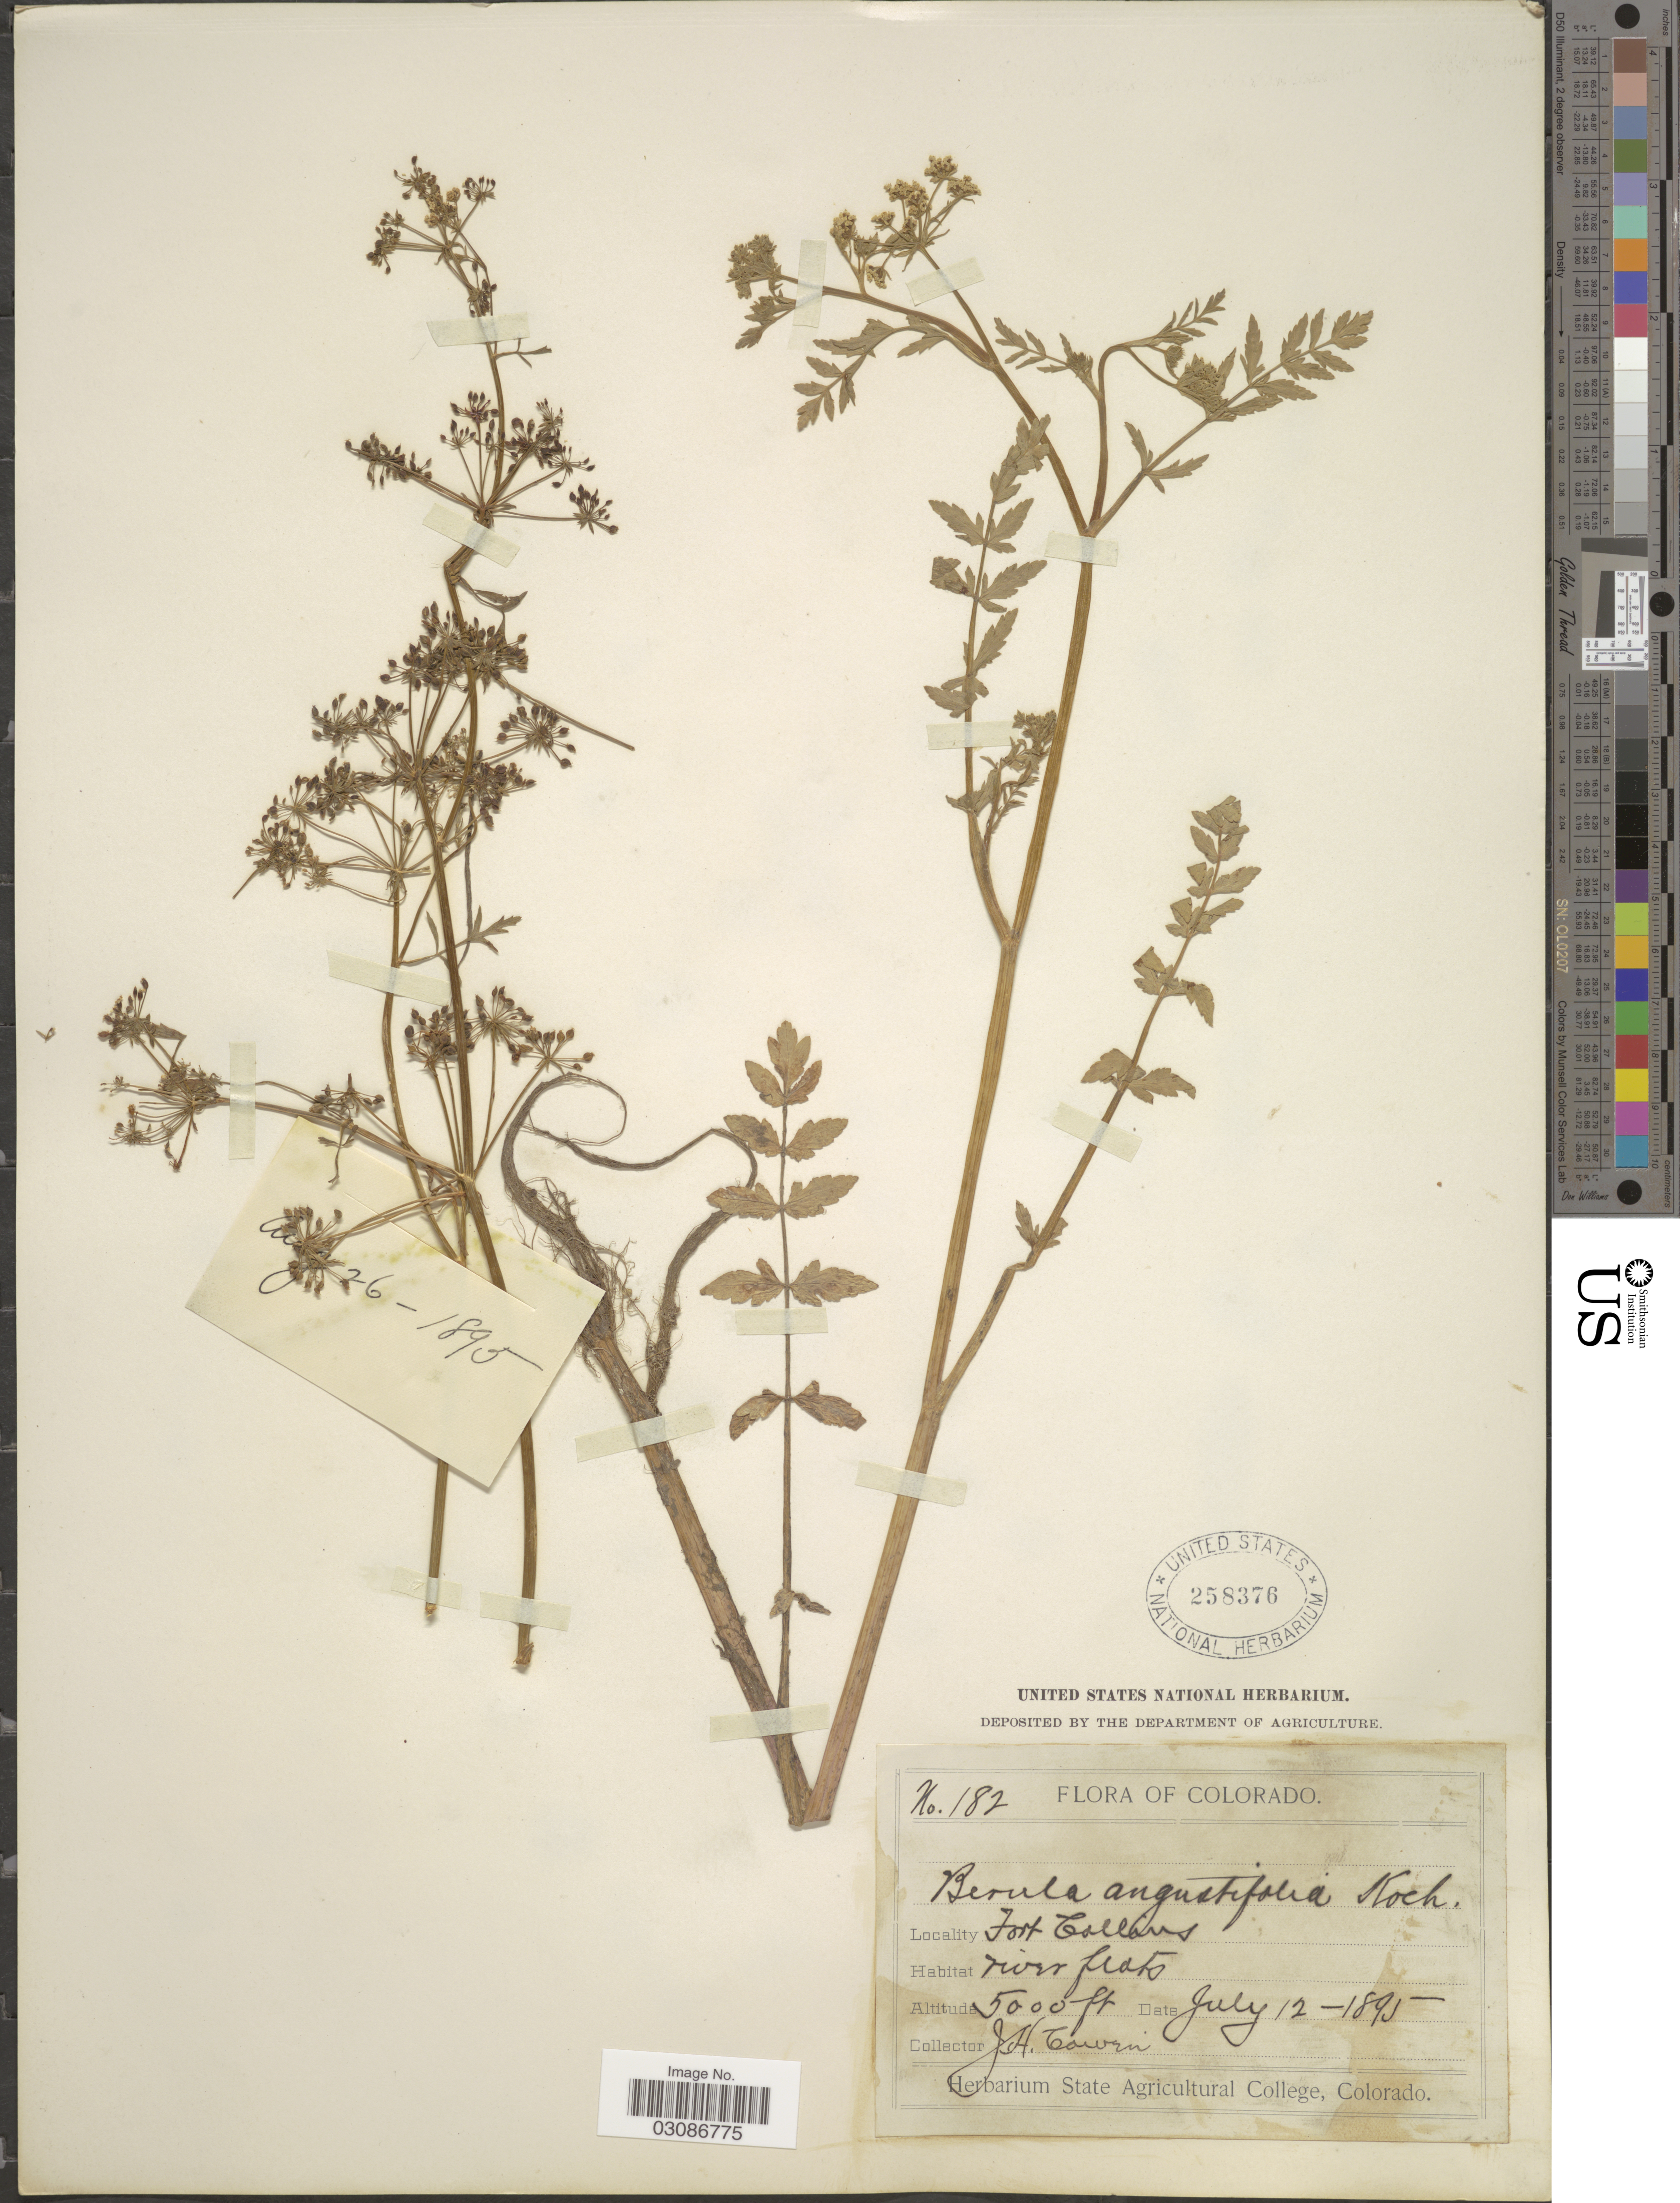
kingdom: Plantae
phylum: Tracheophyta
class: Magnoliopsida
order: Apiales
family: Apiaceae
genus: Berula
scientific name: Berula erecta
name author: (Huds.) Coville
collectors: J. Cawen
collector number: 182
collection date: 1895-07-12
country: United States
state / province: Colorado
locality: Fort Collins.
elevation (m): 1524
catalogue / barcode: US 258376